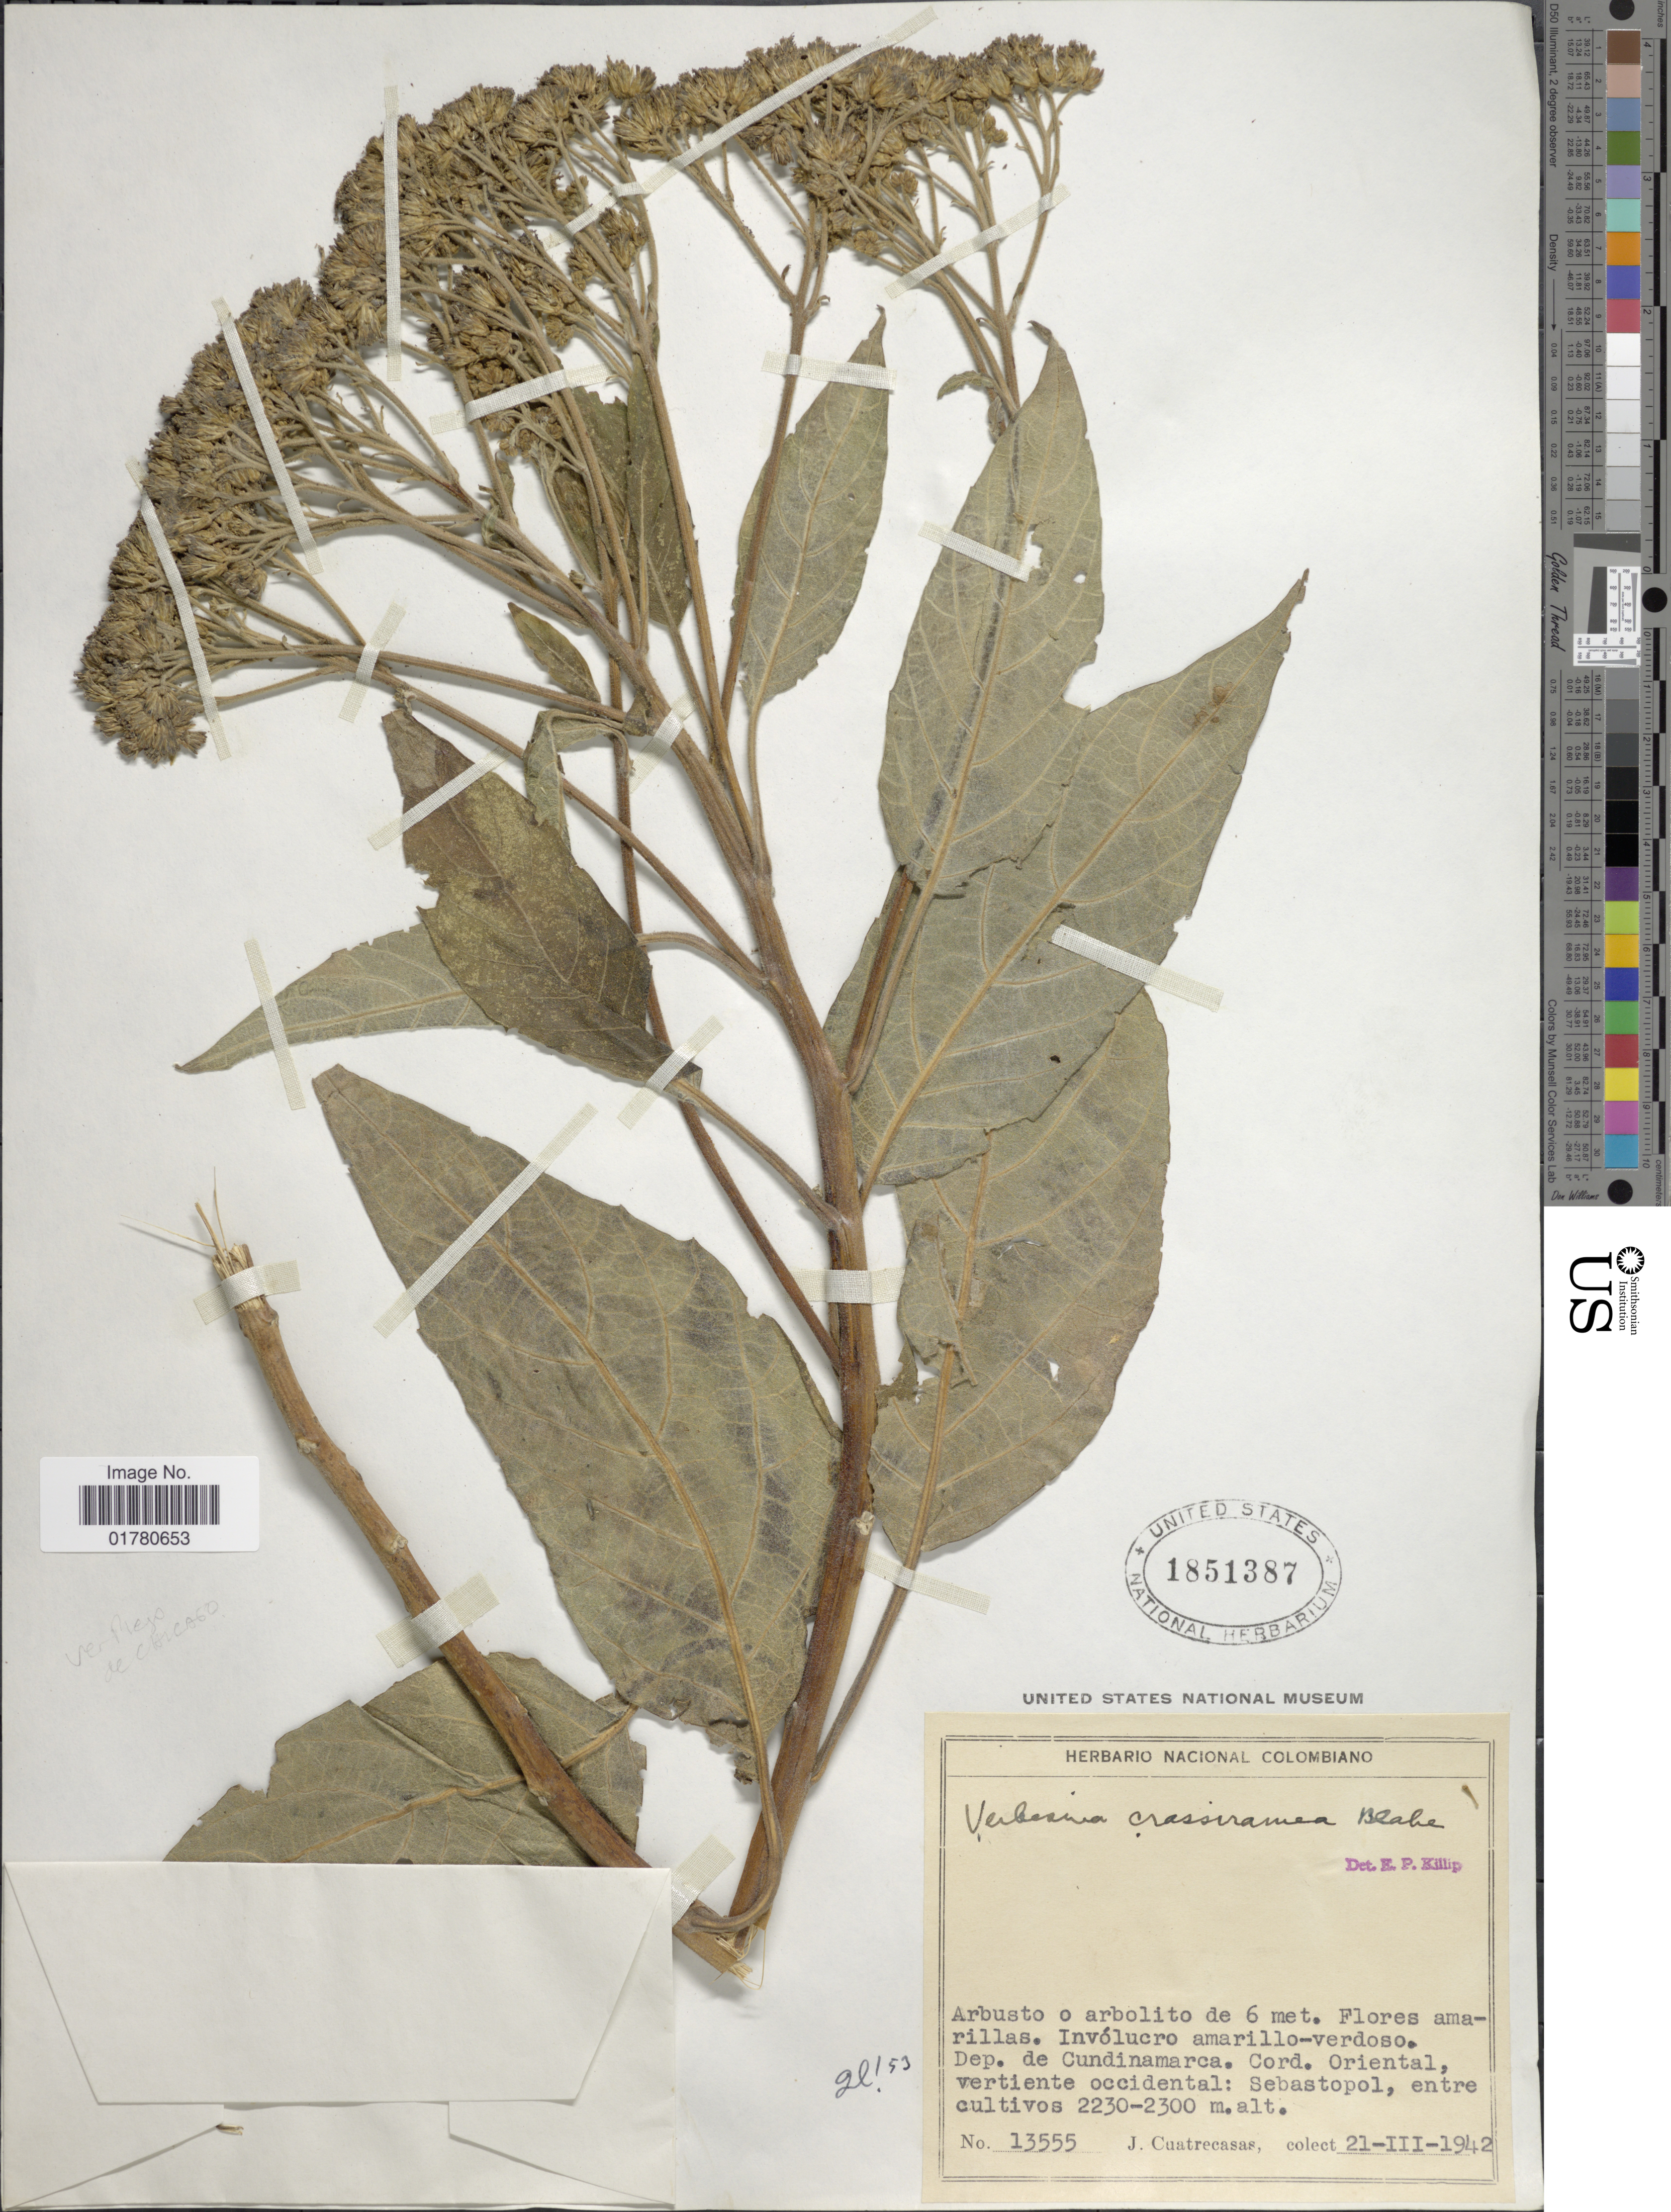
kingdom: Plantae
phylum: Tracheophyta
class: Magnoliopsida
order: Asterales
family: Asteraceae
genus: Verbesina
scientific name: Verbesina crassiramea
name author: S.F. Blake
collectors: J. Cuatrecasas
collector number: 13555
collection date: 1942-03-21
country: Colombia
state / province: Cundinamarca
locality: Dep. Cundinamarca: Cord. Oriental vertiente occidental: Sebastopol, entre cultivos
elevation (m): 2230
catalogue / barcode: US 1851387